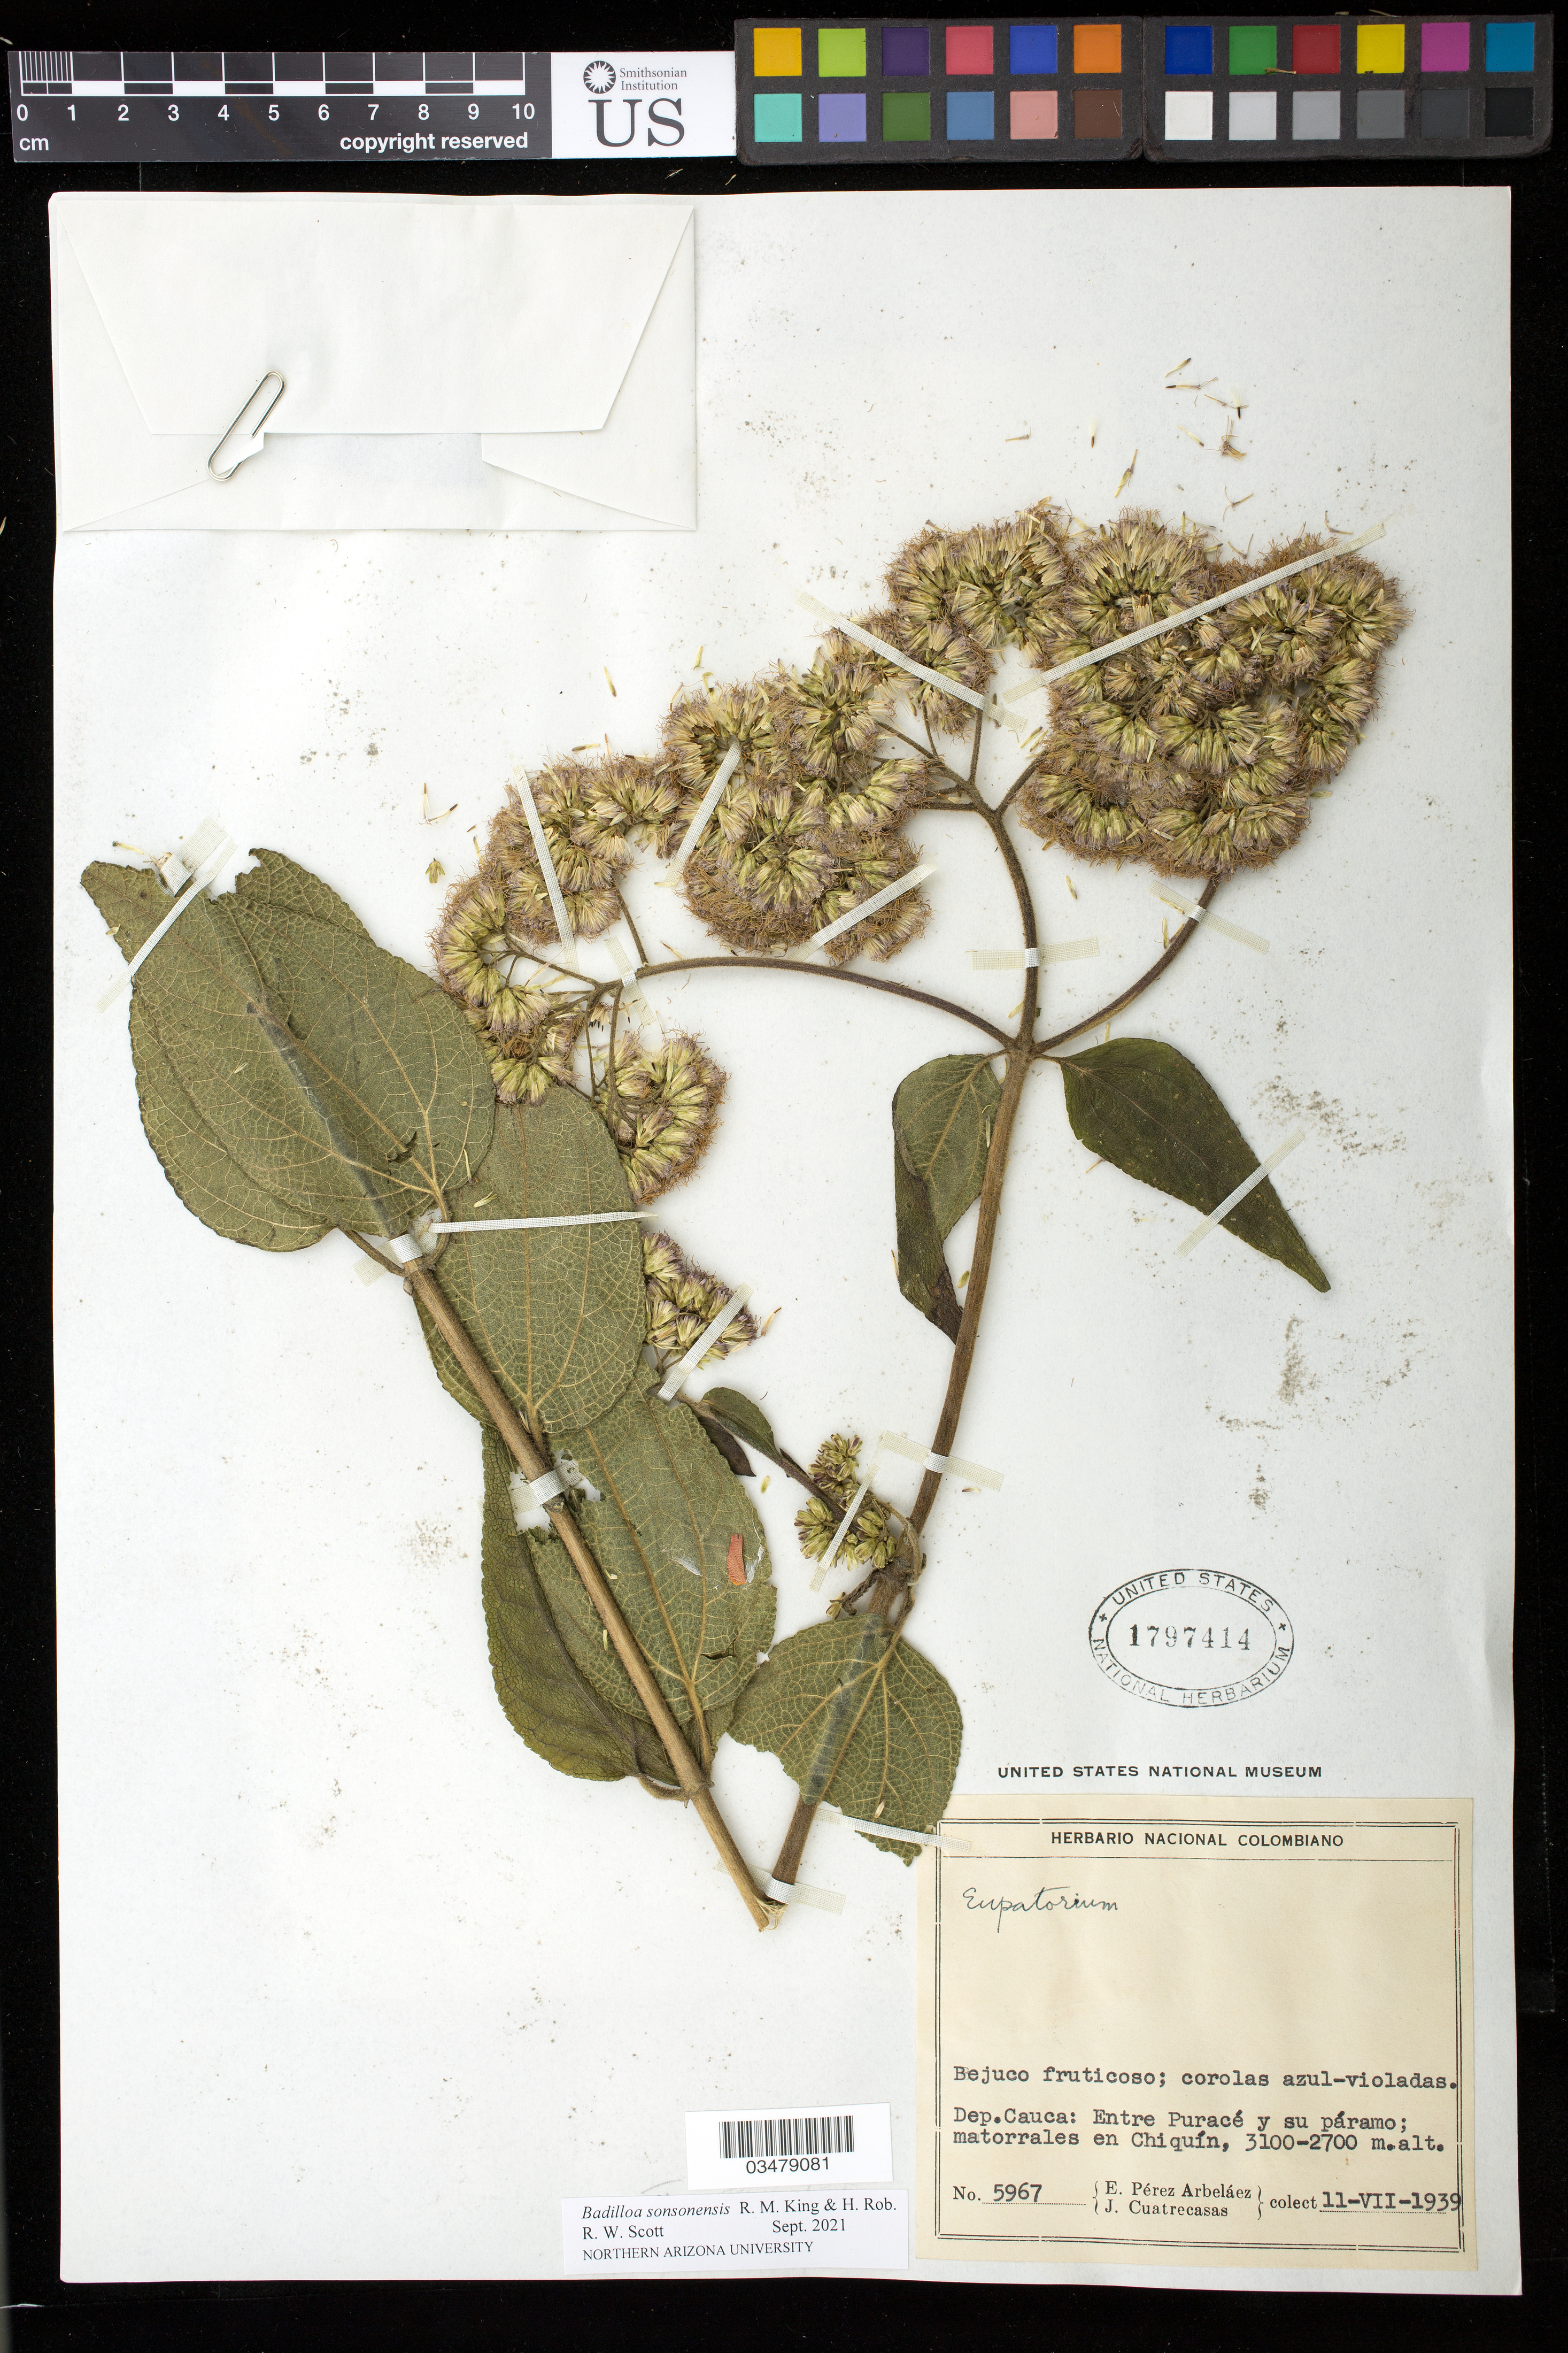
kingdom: Plantae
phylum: Tracheophyta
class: Magnoliopsida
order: Asterales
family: Asteraceae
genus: Badilloa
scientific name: Badilloa sonsonensis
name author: R.M. King & H. Rob.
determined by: Scott, R. W.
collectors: E. Pérez Arbeláez & J. Cuatrecasas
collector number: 5967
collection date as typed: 11 Jul 1939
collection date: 1939-07-11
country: Colombia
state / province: Cauca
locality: Purace, Chiquin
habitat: Su paramo; matorrales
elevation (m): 2700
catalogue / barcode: US 1797414